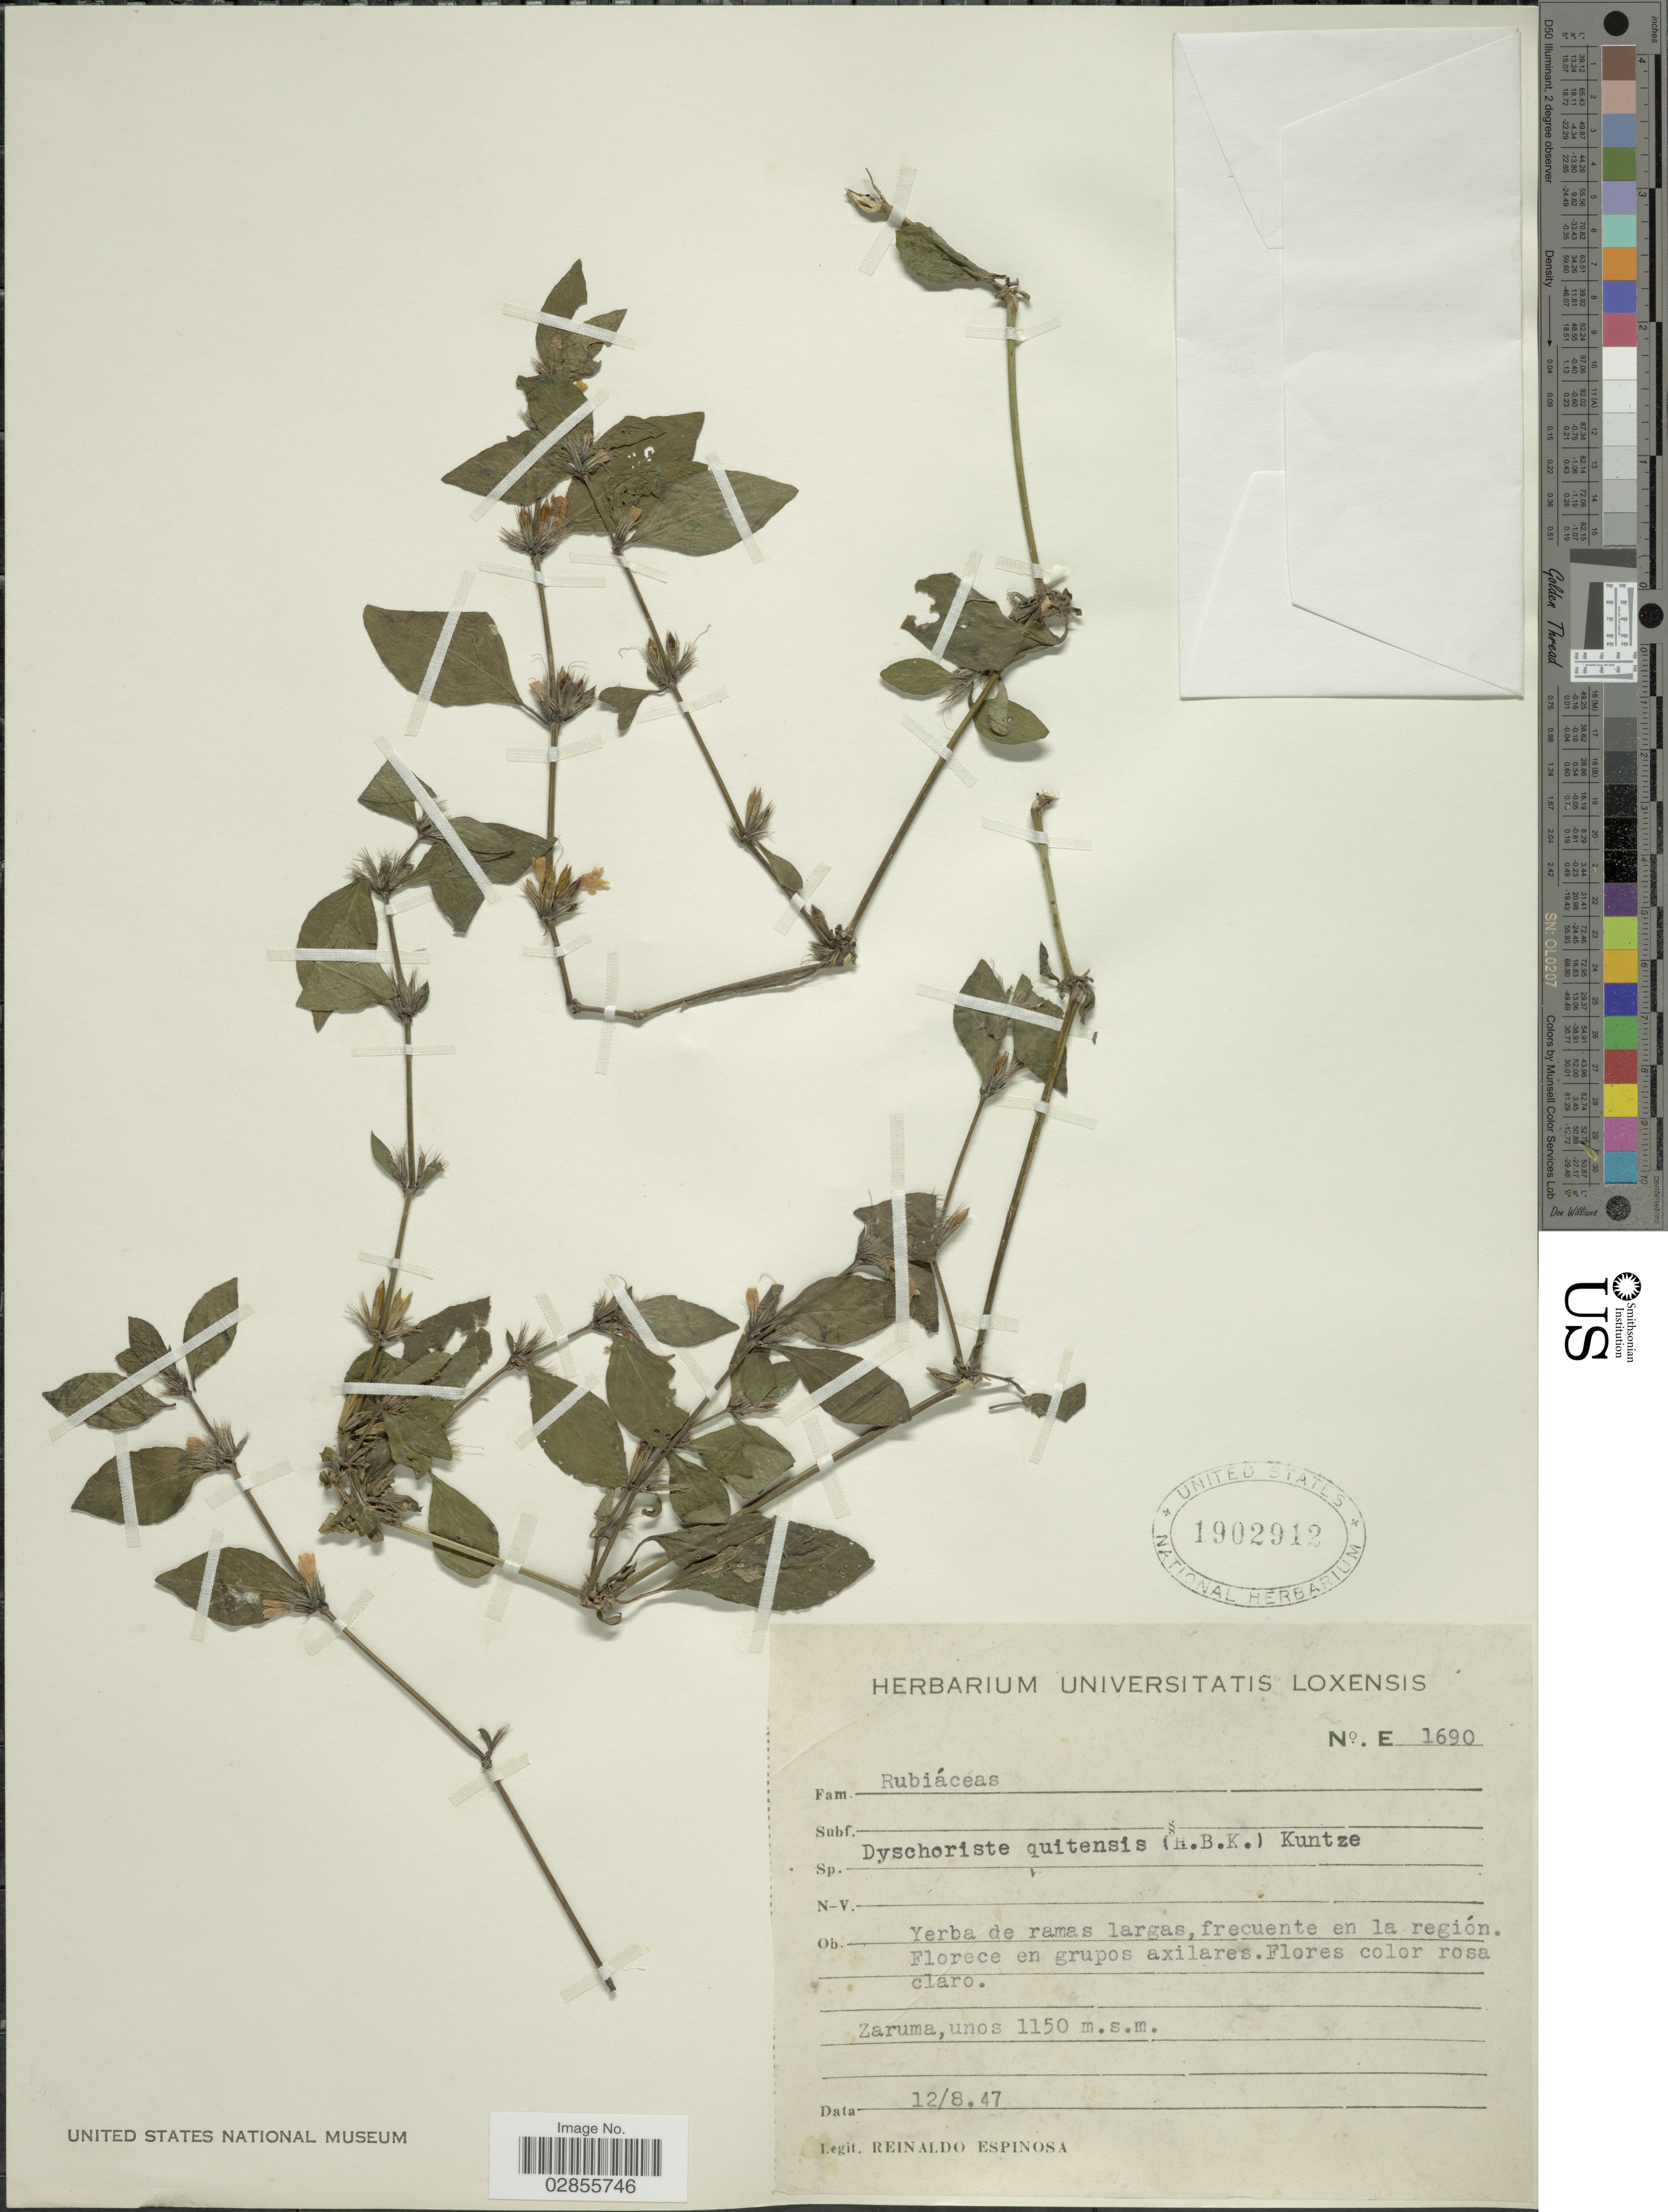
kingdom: Plantae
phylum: Tracheophyta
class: Magnoliopsida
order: Lamiales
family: Acanthaceae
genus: Dyschoriste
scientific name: Dyschoriste quitensis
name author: (Kunth) Kuntze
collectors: R. Espinosa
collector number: E1690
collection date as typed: Transcribed d/m/y: 12/8/47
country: Ecuador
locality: Zaruma.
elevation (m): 1150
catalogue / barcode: US 1902912